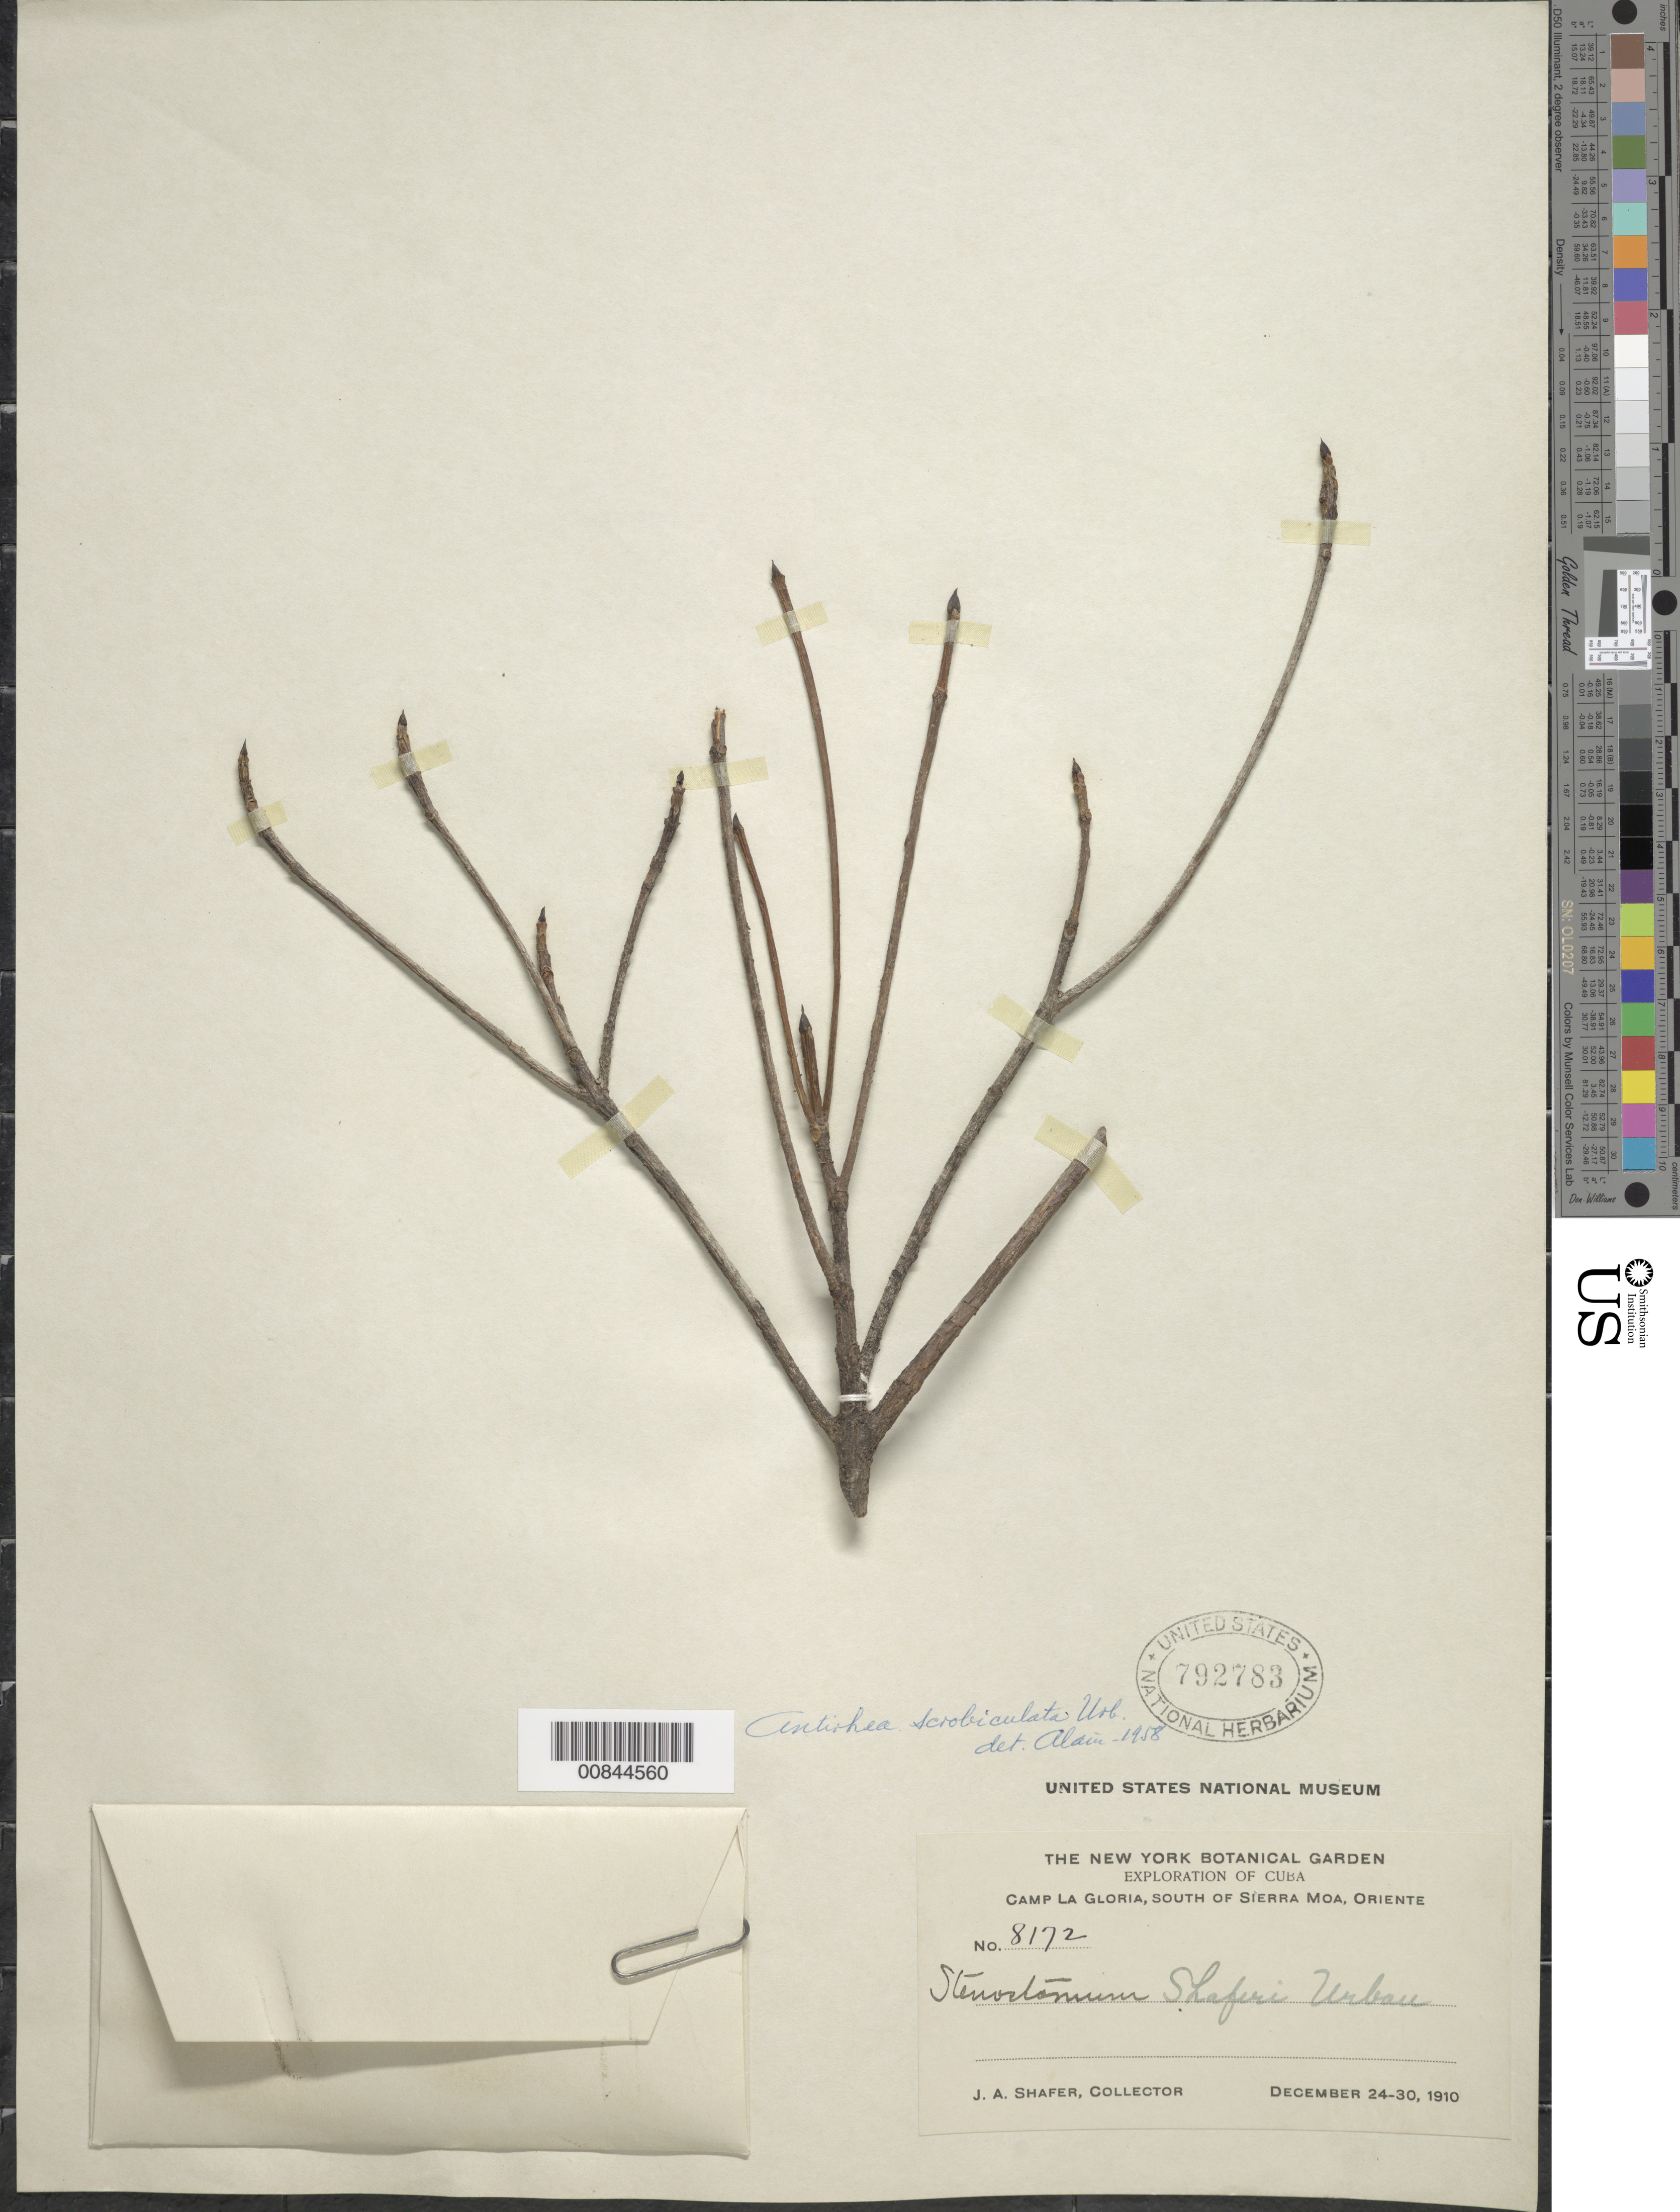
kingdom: Plantae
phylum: Tracheophyta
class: Magnoliopsida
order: Gentianales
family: Rubiaceae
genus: Stenostomum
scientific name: Stenostomum scrobiculatum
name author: (Urb.) Borhidi & Fernández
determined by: Liogier, Alain H.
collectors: J. A. Shafer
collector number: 8172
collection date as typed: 24 Dec 1910 to 30 Dec 1910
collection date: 1910-12-24/1910-12-30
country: Cuba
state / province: Oriente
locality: Camp la Gloria, south of Sierra Moa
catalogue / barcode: US 792783